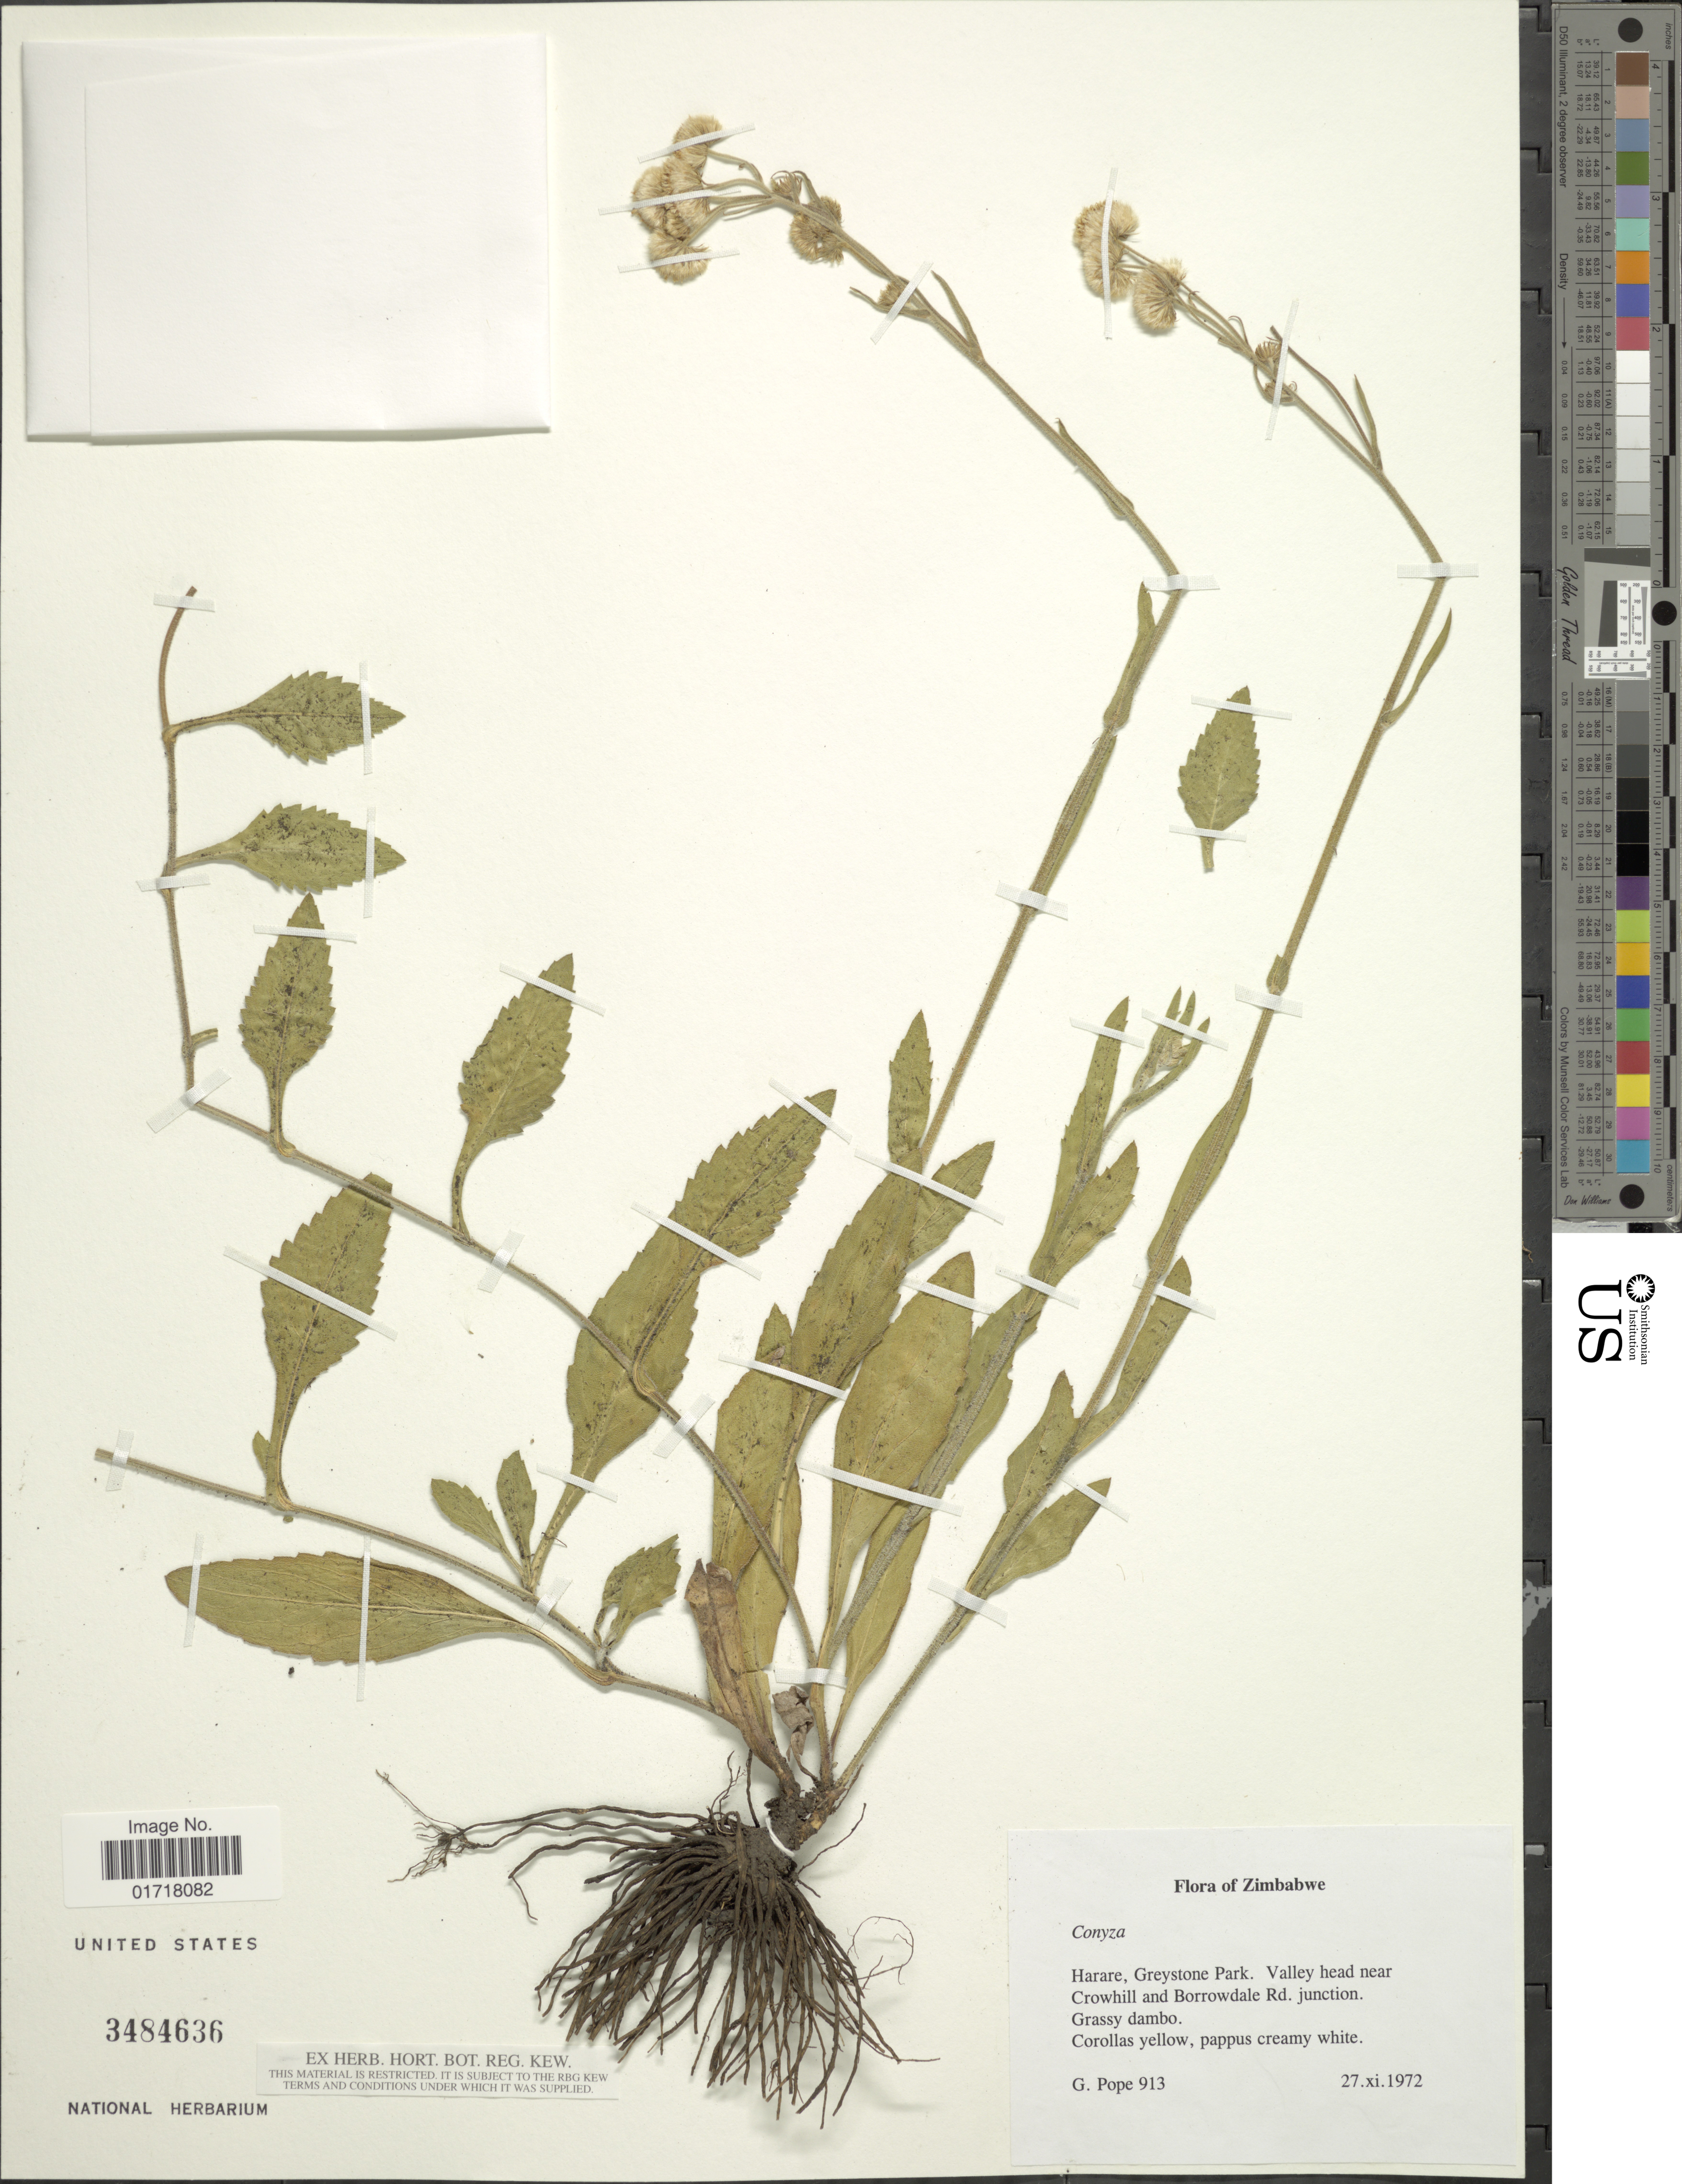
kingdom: Plantae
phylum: Tracheophyta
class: Magnoliopsida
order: Asterales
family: Asteraceae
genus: Conyza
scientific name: Conyza aegyptiaca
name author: (L.) Aiton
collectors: G. Pope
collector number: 913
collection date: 1972-11-27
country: Zimbabwe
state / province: Harare (city)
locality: Harare, Greystone Park, Valley head near Crowhill and Borrowdale Rd. junction, Grassy dambo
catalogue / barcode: US 3484636